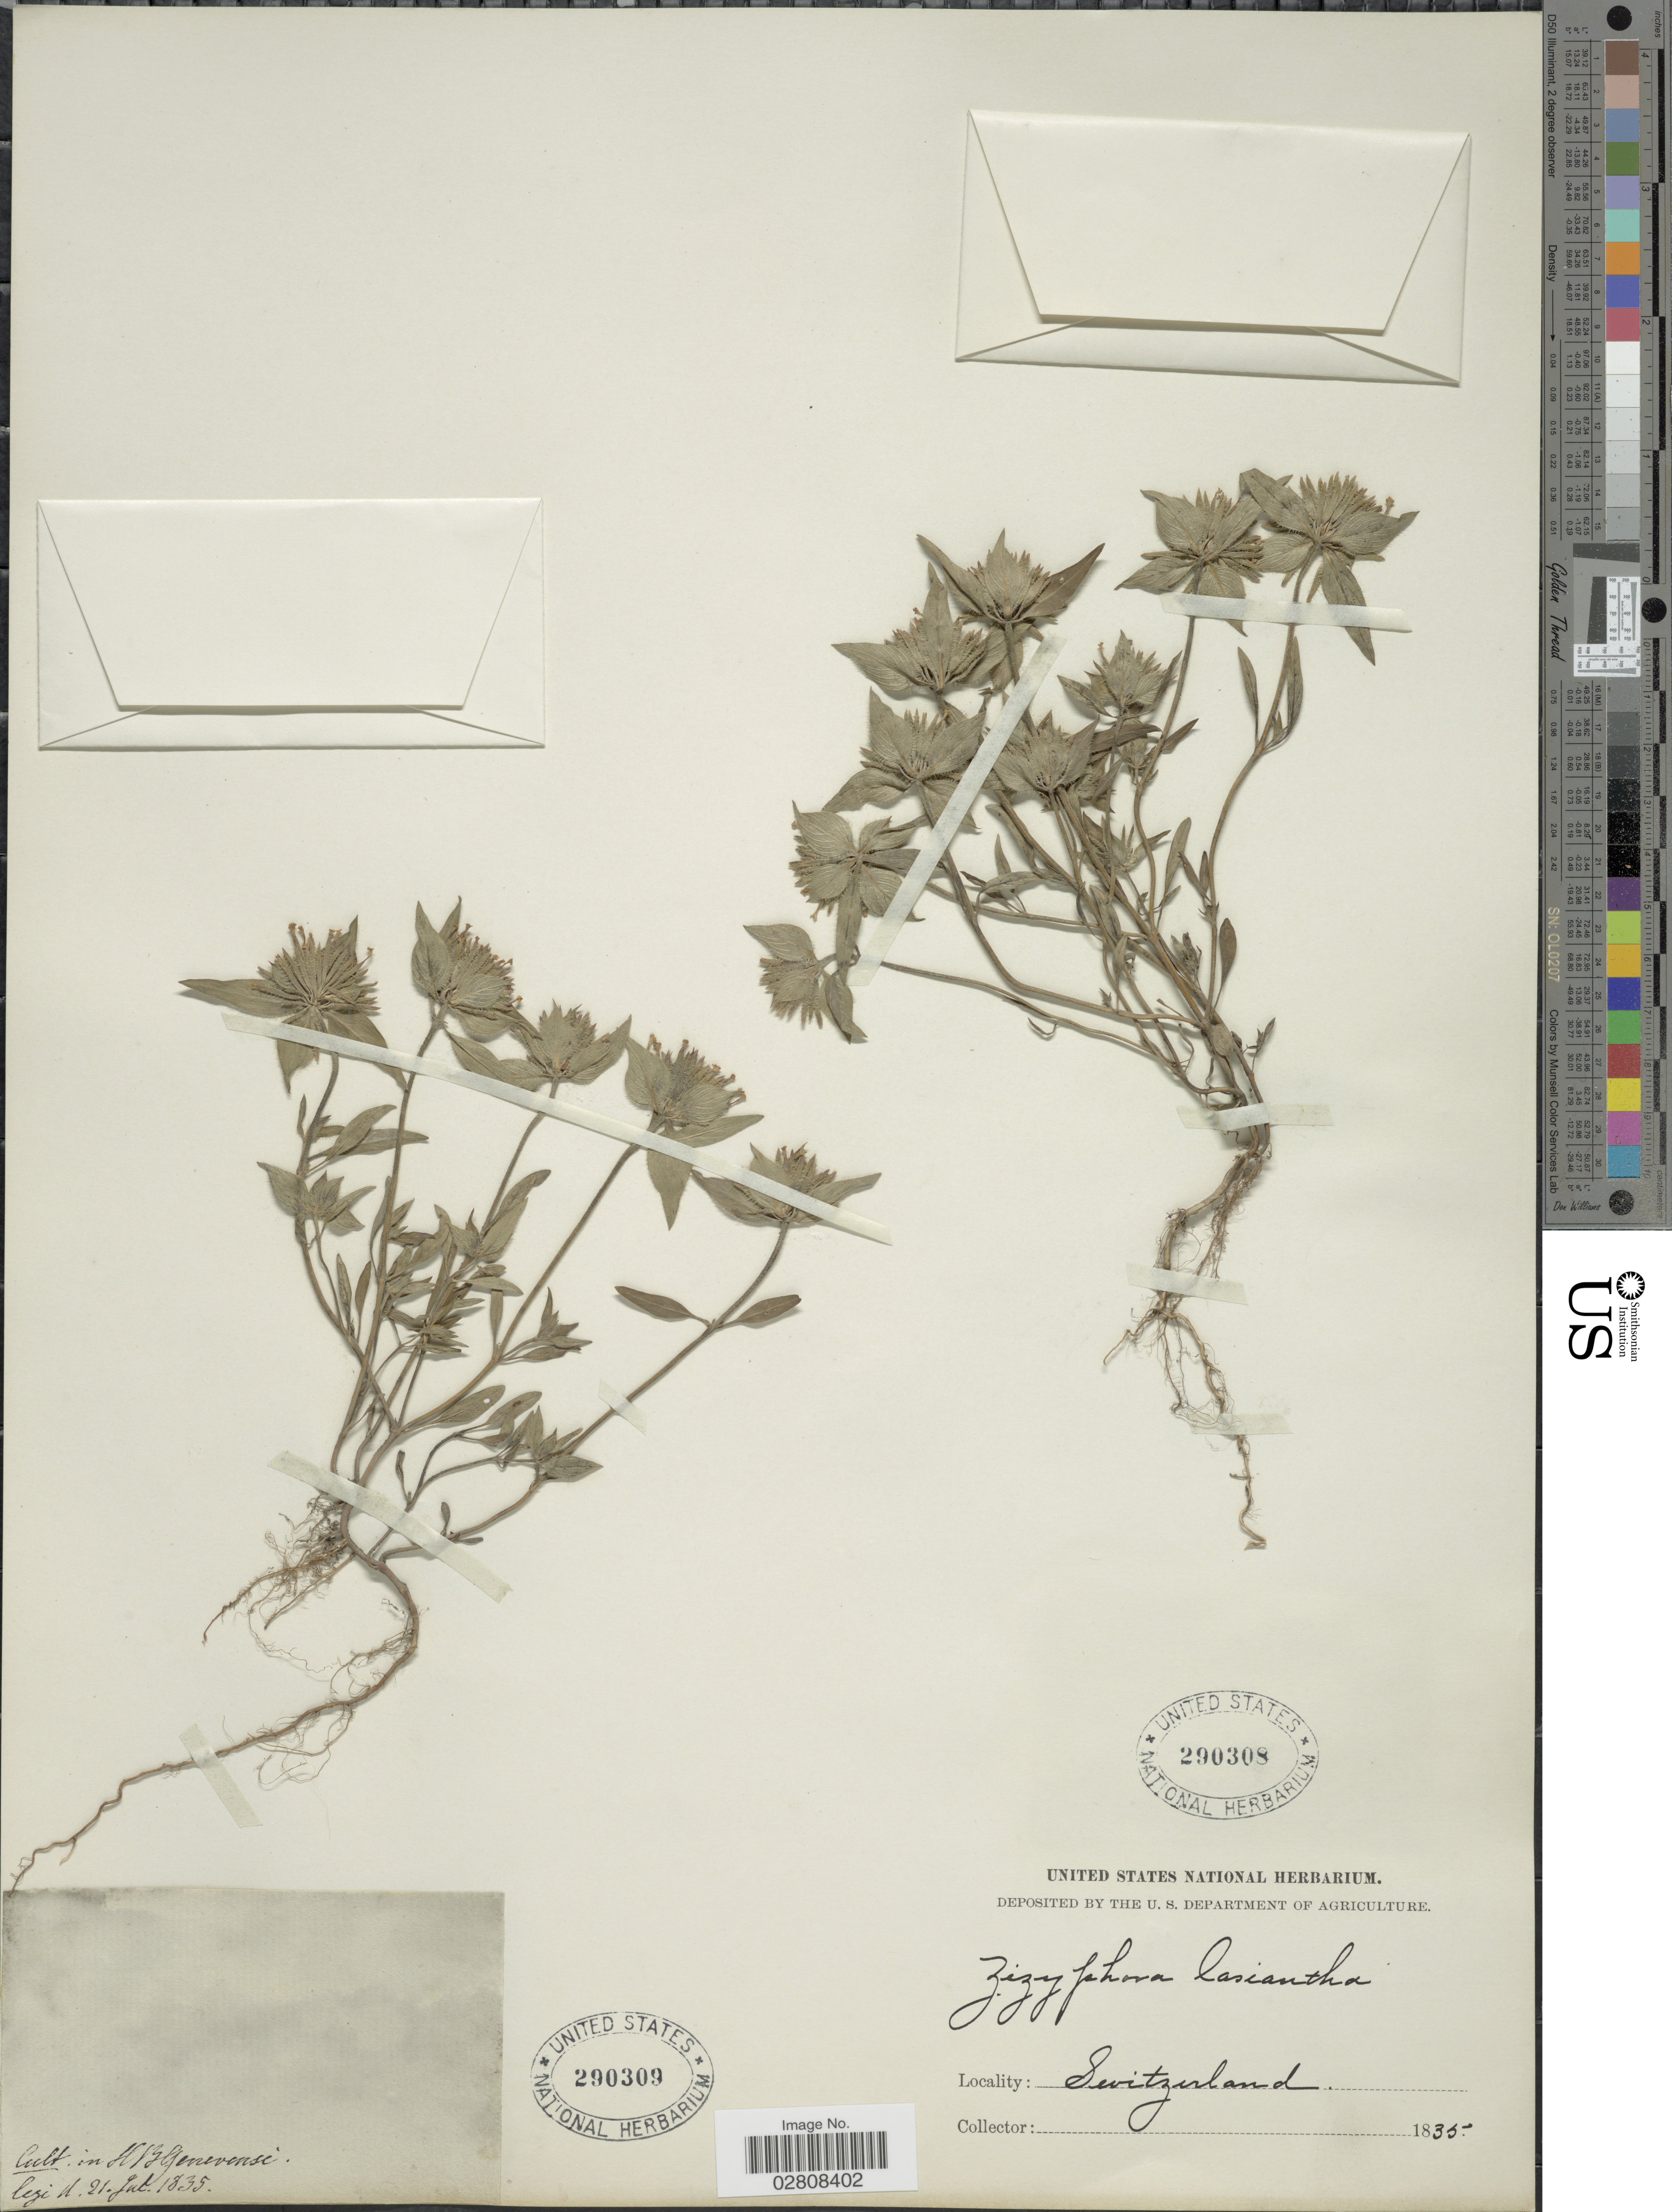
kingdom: Plantae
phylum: Tracheophyta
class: Magnoliopsida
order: Lamiales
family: Lamiaceae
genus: Ziziphora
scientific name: Ziziphora lasiantha ined.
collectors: ex herb. United States National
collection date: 1835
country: Switzerland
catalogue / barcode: US 290308-2